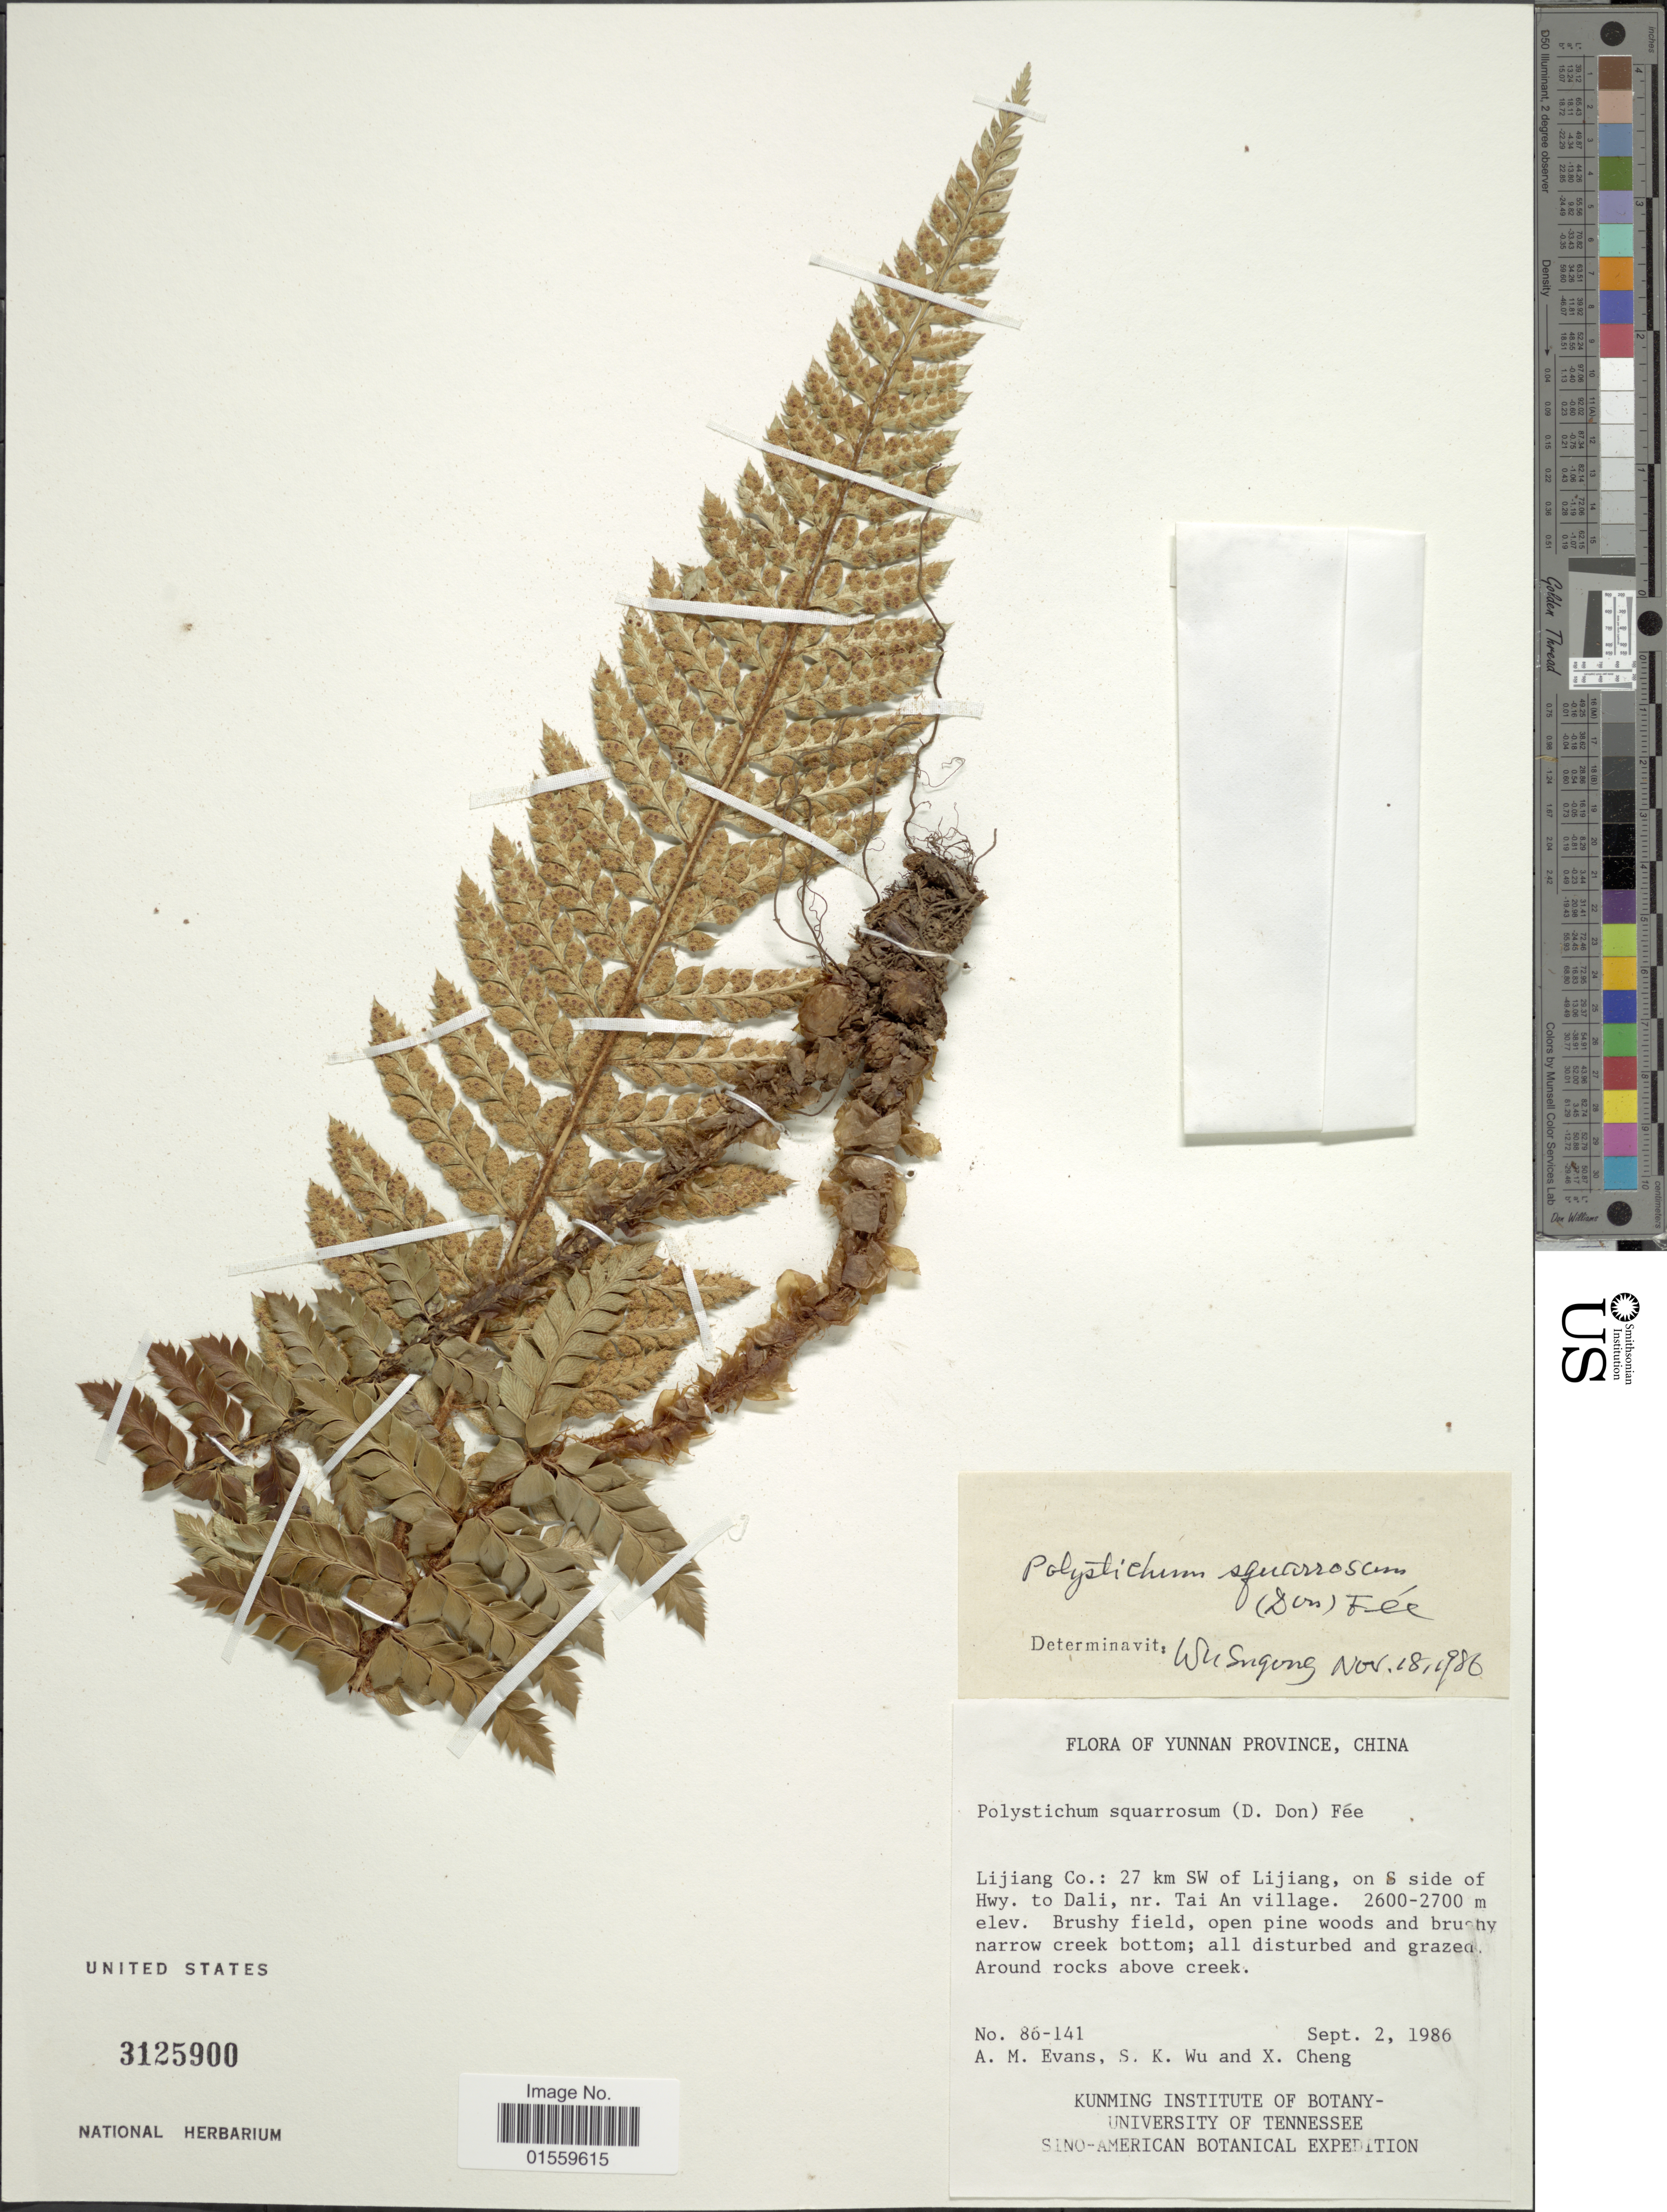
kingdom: Plantae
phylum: Tracheophyta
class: Polypodiopsida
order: Polypodiales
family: Dryopteridaceae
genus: Polystichum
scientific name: Polystichum squarrosum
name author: (D. Don) Fée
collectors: A. M. Evans, S. K. Wu & X. Cheng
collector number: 86-141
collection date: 1986-09-02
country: China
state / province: Yunnan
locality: Yunnan Province, China, Lijiang Co. : 27 km SW of Lijiang, on S side of Hwy, to Dali, nr. Tai An village.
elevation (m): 2600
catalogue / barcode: US 3125900